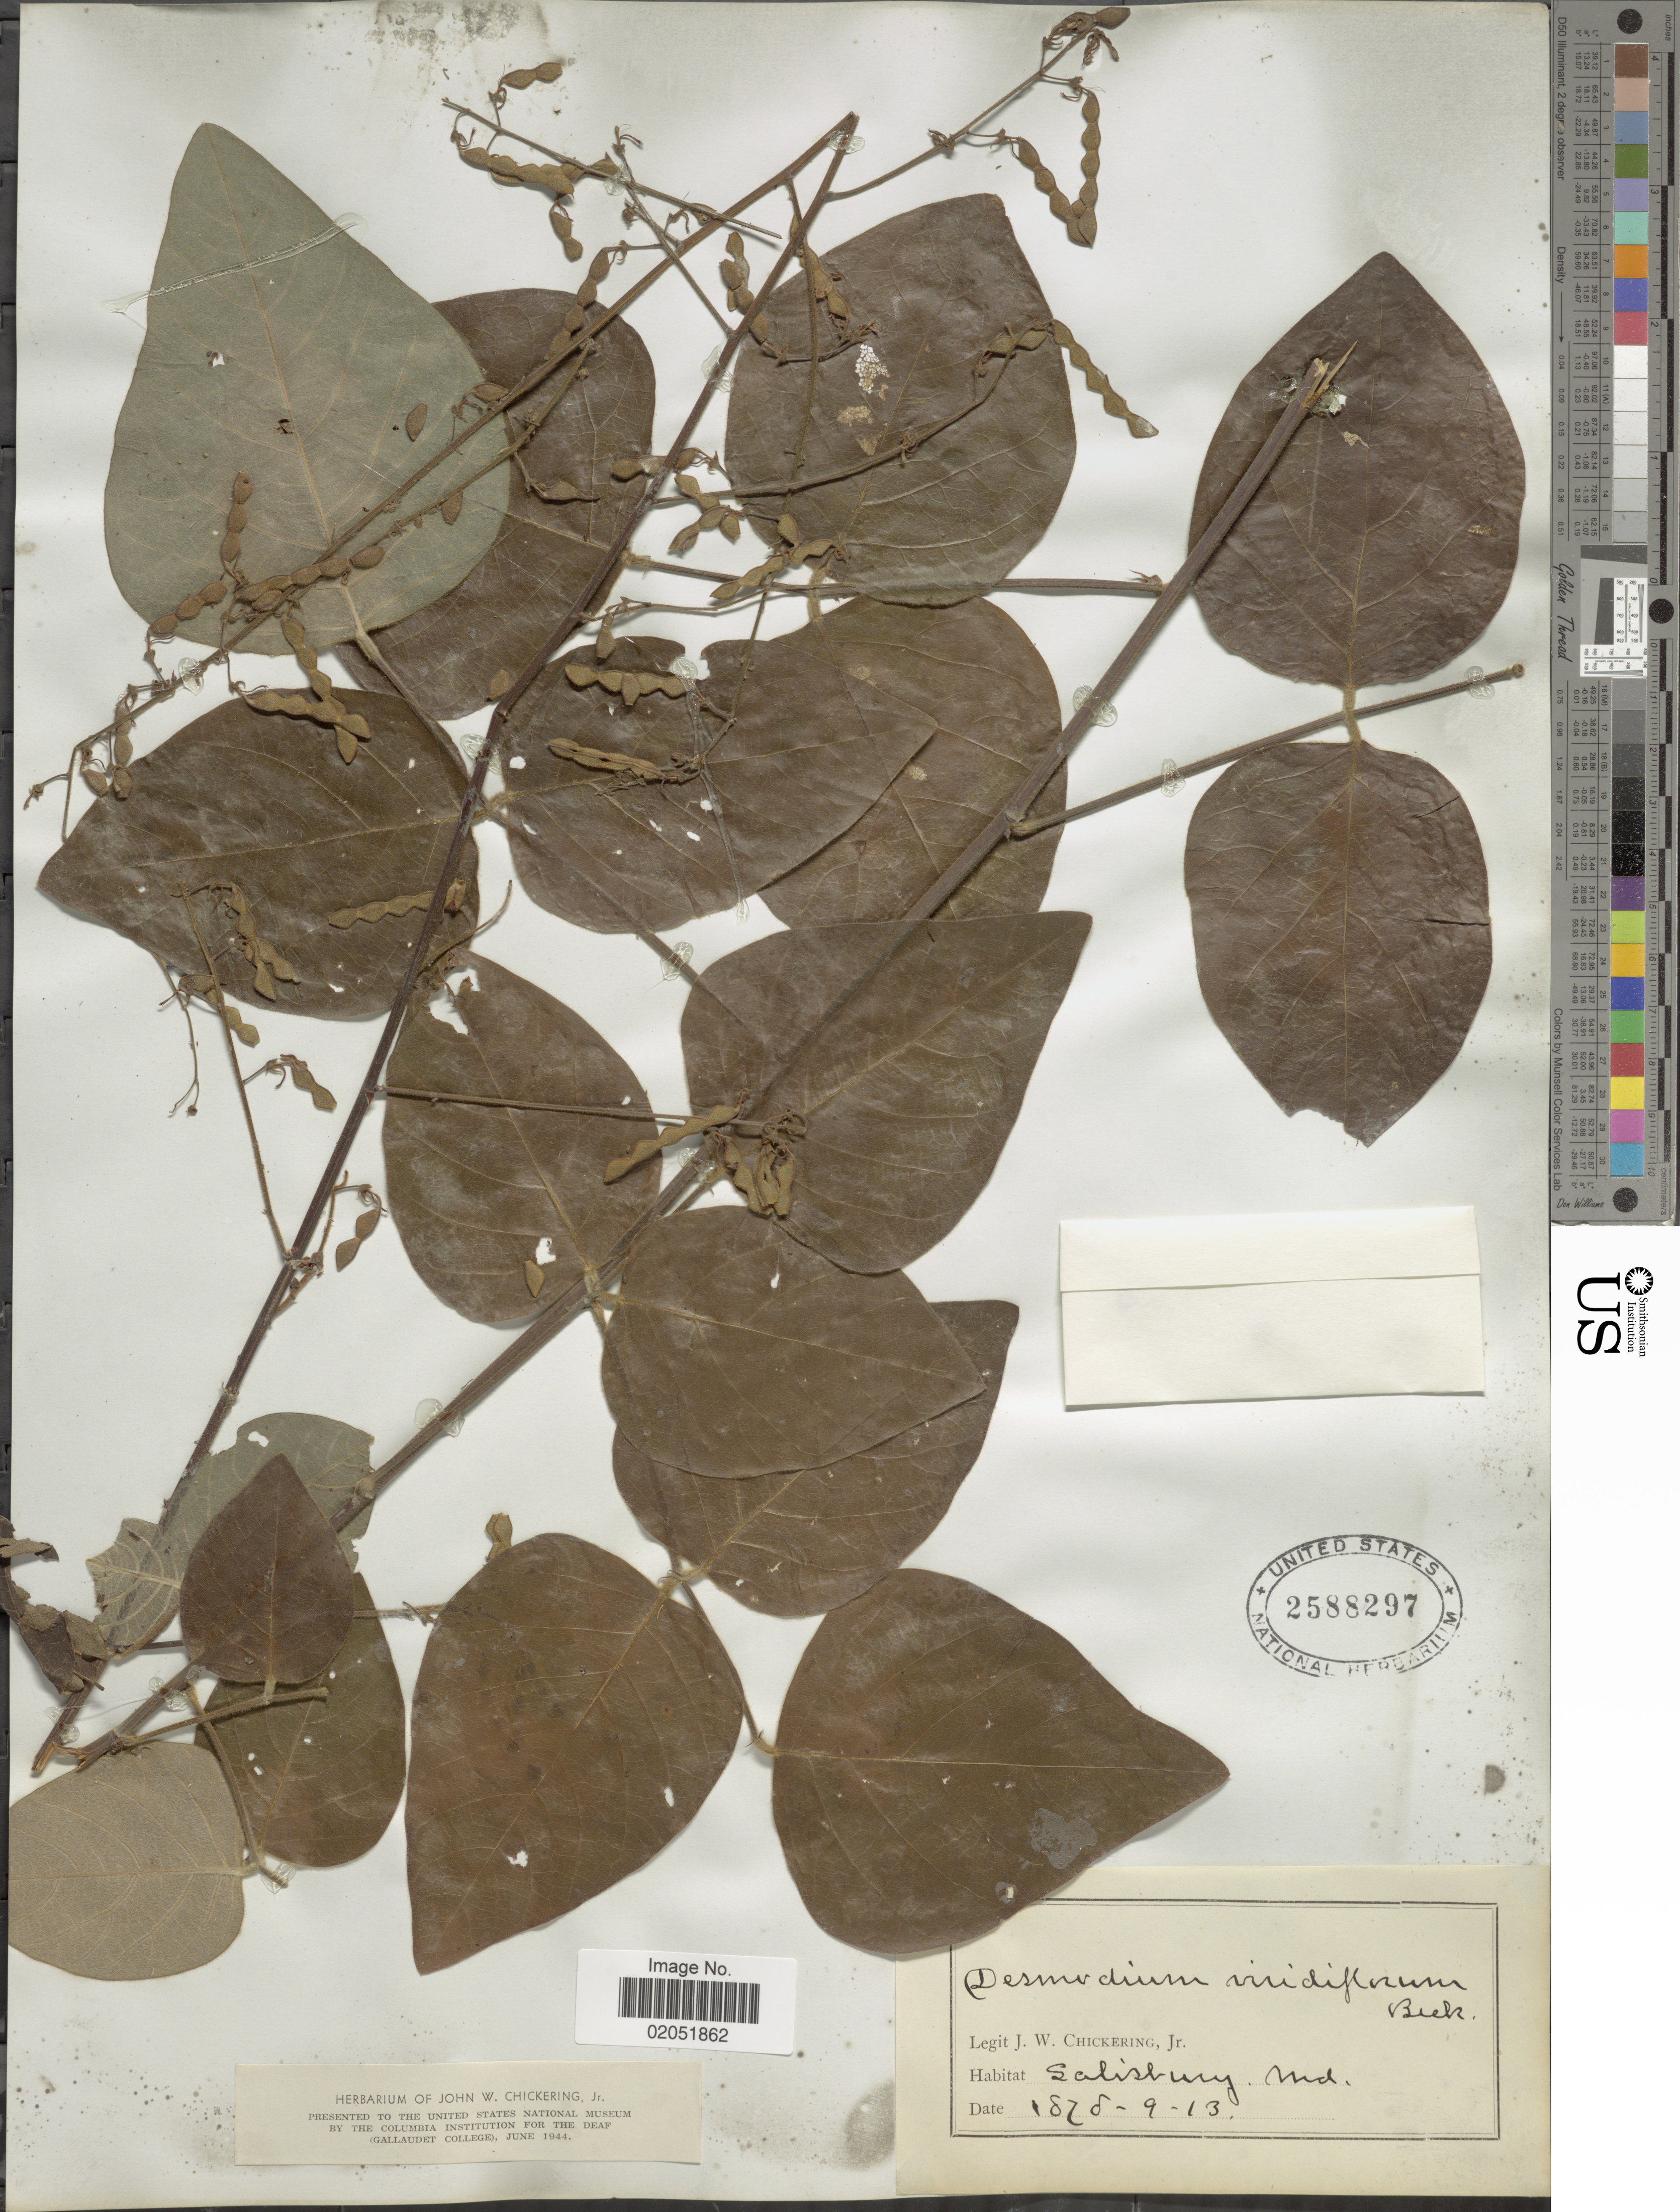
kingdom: Plantae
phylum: Tracheophyta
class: Magnoliopsida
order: Fabales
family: Fabaceae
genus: Desmodium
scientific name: Desmodium viridiflorum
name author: (L.) DC.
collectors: J. W. Chickering Jr.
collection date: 1878-09-13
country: United States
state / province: Maryland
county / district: Wicomico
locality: Salisbury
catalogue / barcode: US 2588297